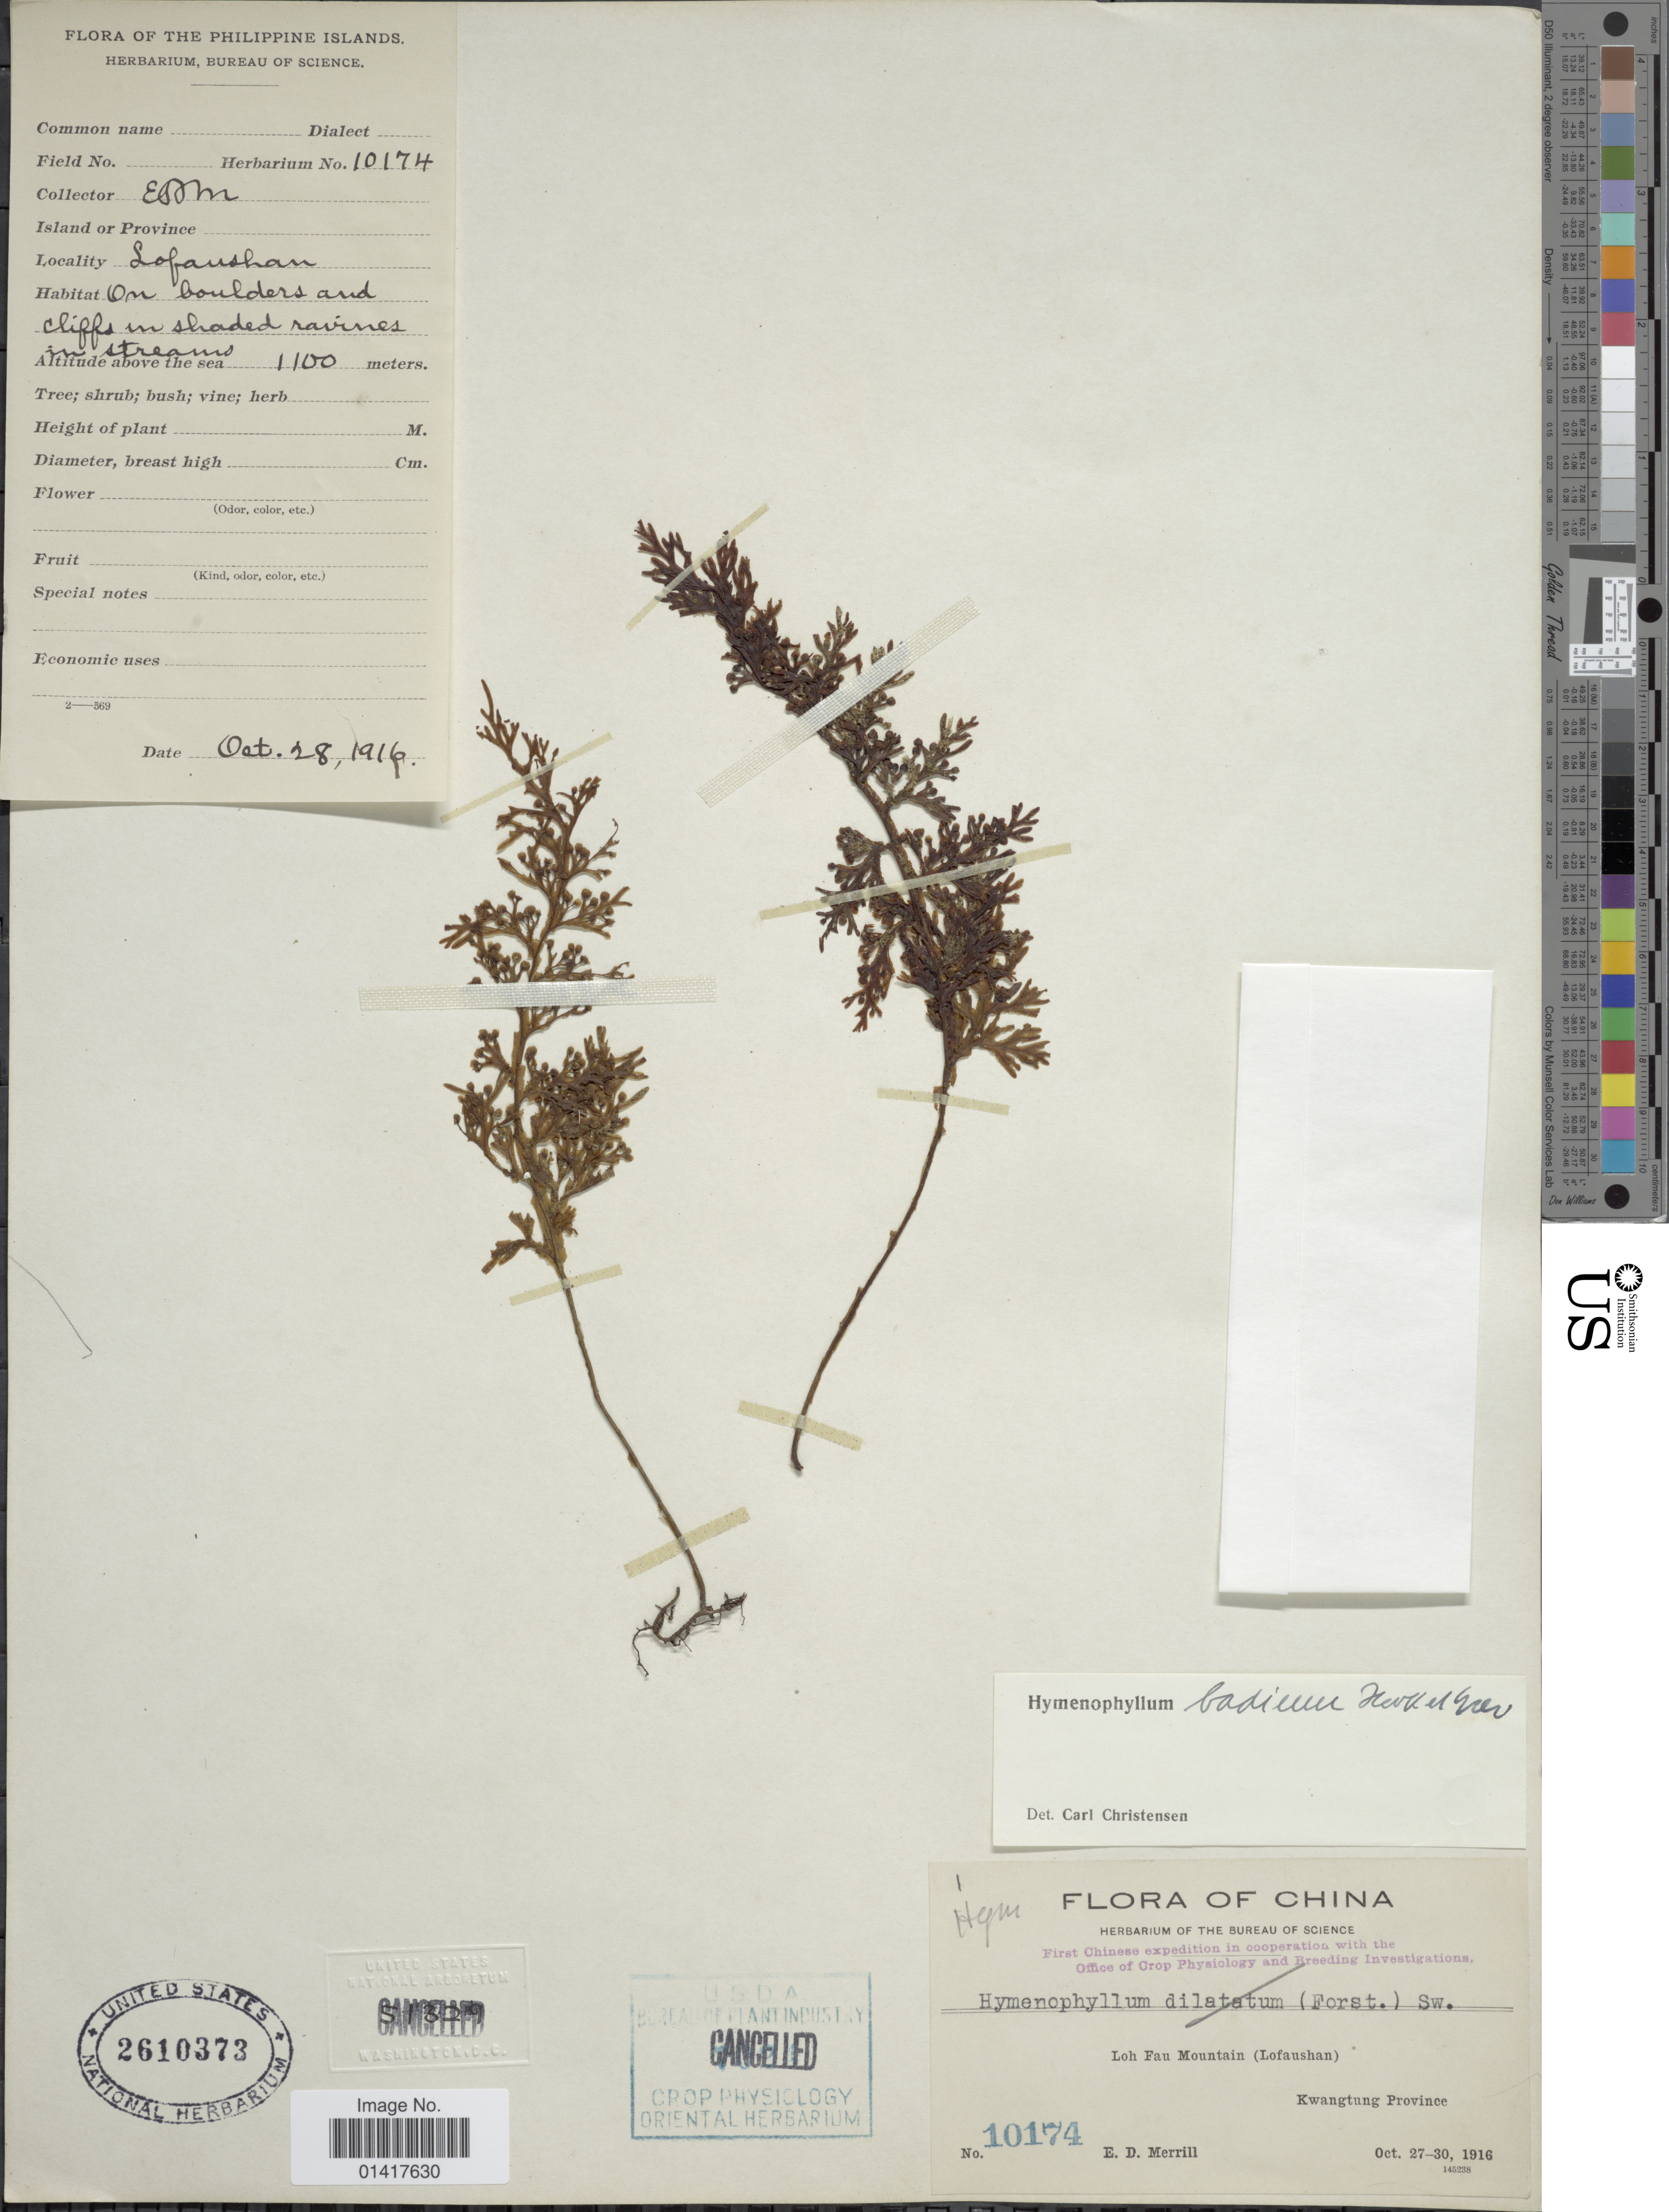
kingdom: Plantae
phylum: Tracheophyta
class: Polypodiopsida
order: Hymenophyllales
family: Hymenophyllaceae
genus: Hymenophyllum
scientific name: Hymenophyllum badium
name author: Hook. & Grev.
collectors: E. D. Merrill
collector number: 10174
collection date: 1916-10-27/1916-10-30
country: China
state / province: Guangdong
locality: Loh Fau Mountain (Lofaushan)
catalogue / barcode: US 2610373